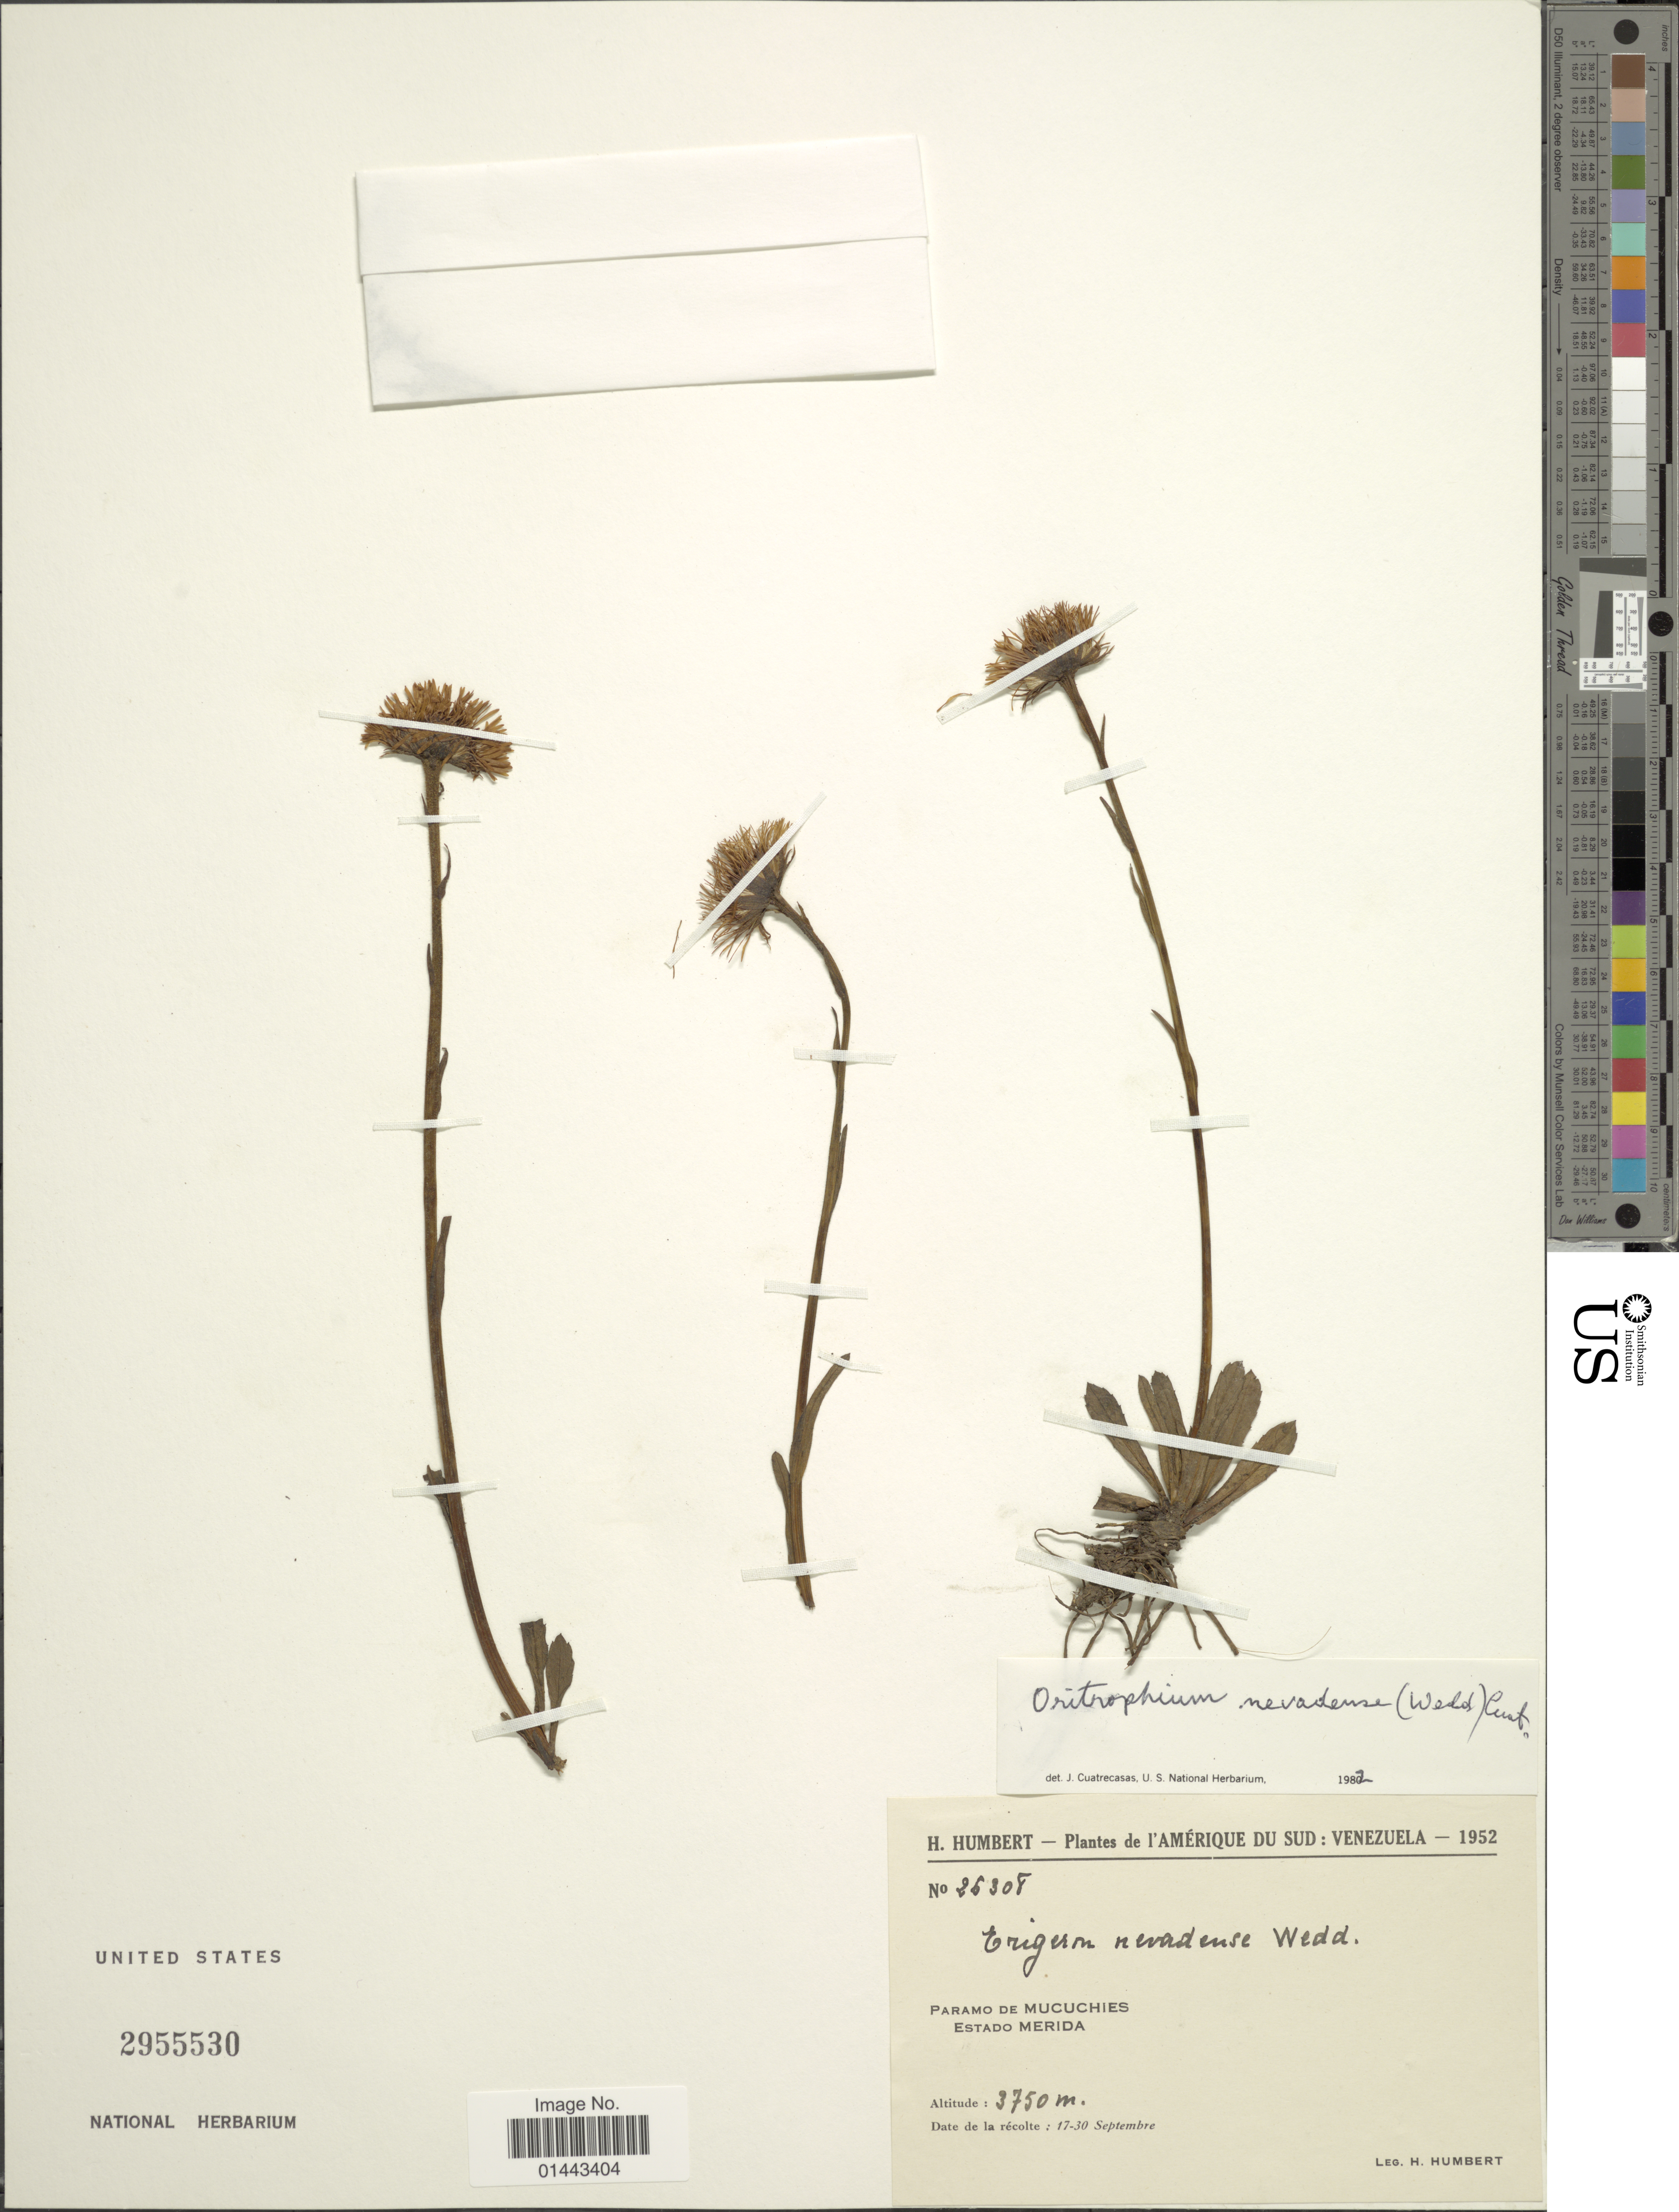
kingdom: Plantae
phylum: Tracheophyta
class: Magnoliopsida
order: Asterales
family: Asteraceae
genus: Oritrophium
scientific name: Oritrophium nevadense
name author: (Wedd.) Cuatrec.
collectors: H. Humbert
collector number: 26308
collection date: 1952-09-17/1952-09-30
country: Venezuela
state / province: Mérida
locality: Paramo de Mucuchies.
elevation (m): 3750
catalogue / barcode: US 2955530